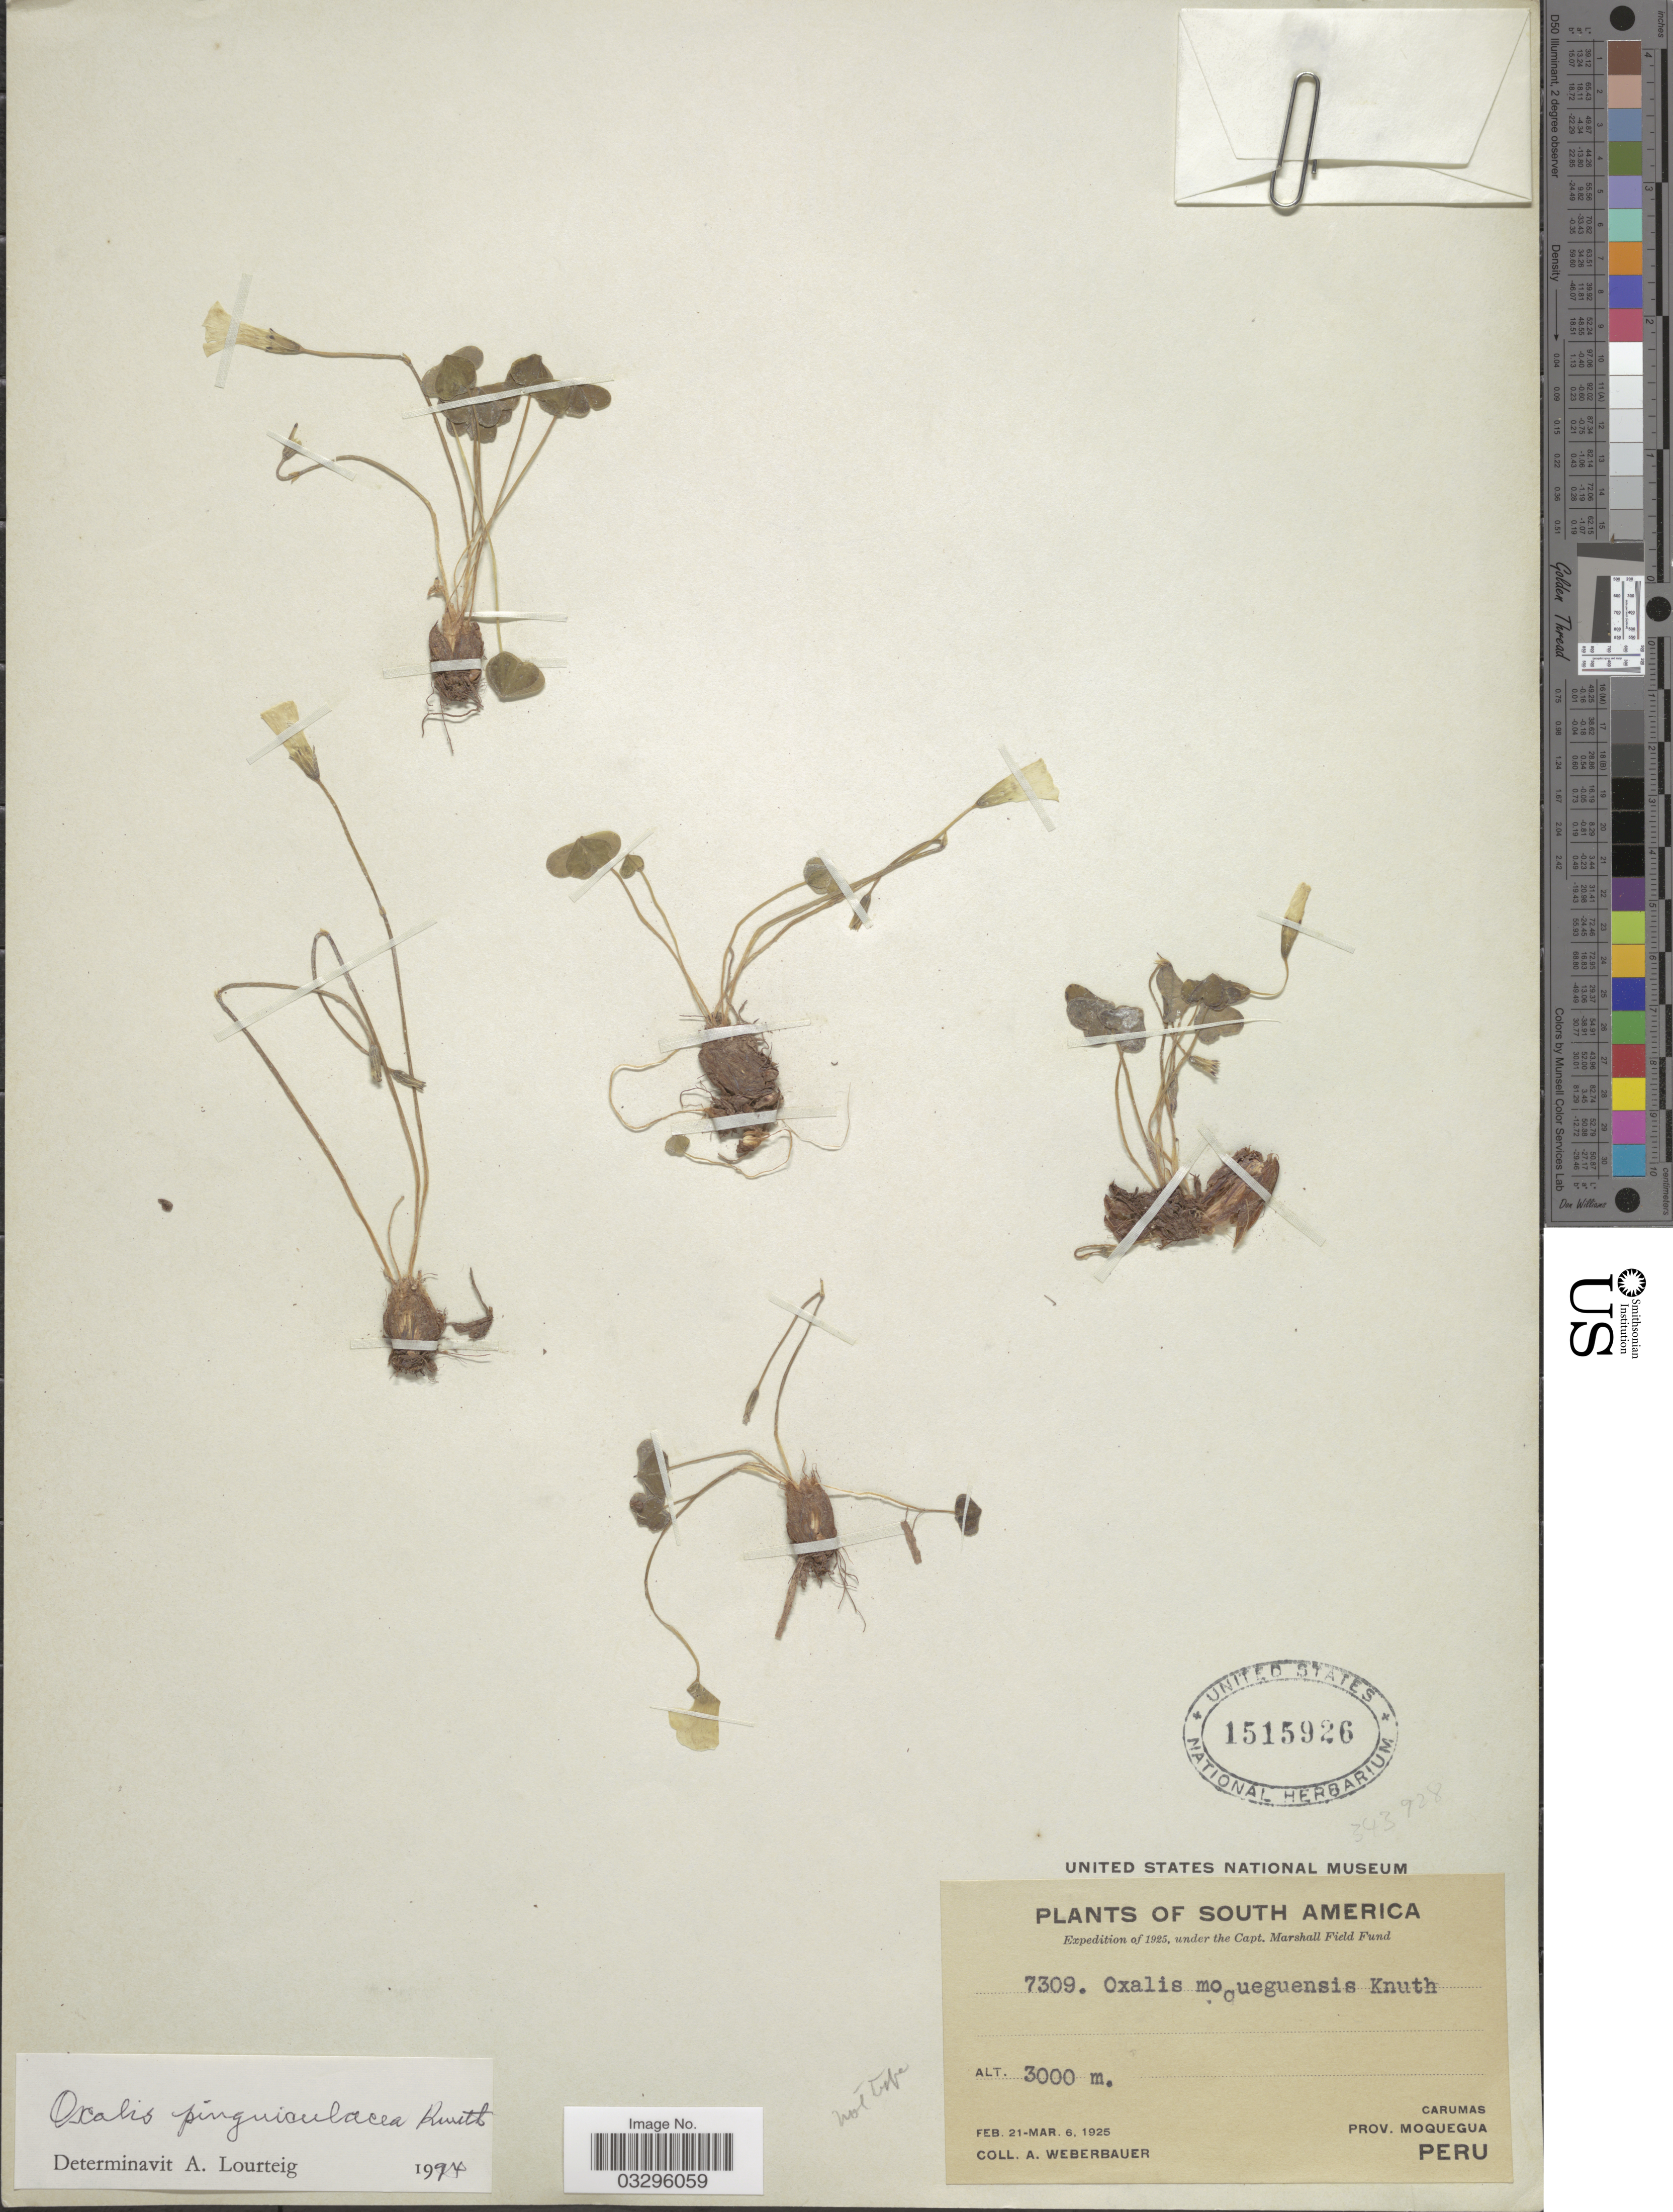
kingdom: Plantae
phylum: Tracheophyta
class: Magnoliopsida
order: Oxalidales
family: Oxalidaceae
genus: Oxalis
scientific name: Oxalis pinguiculacea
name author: R. Knuth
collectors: A. Weberbauer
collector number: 7309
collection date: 1925-02-21/1925-03-06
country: Peru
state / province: Moquegua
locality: Carumas.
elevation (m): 3000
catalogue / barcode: US 1515926